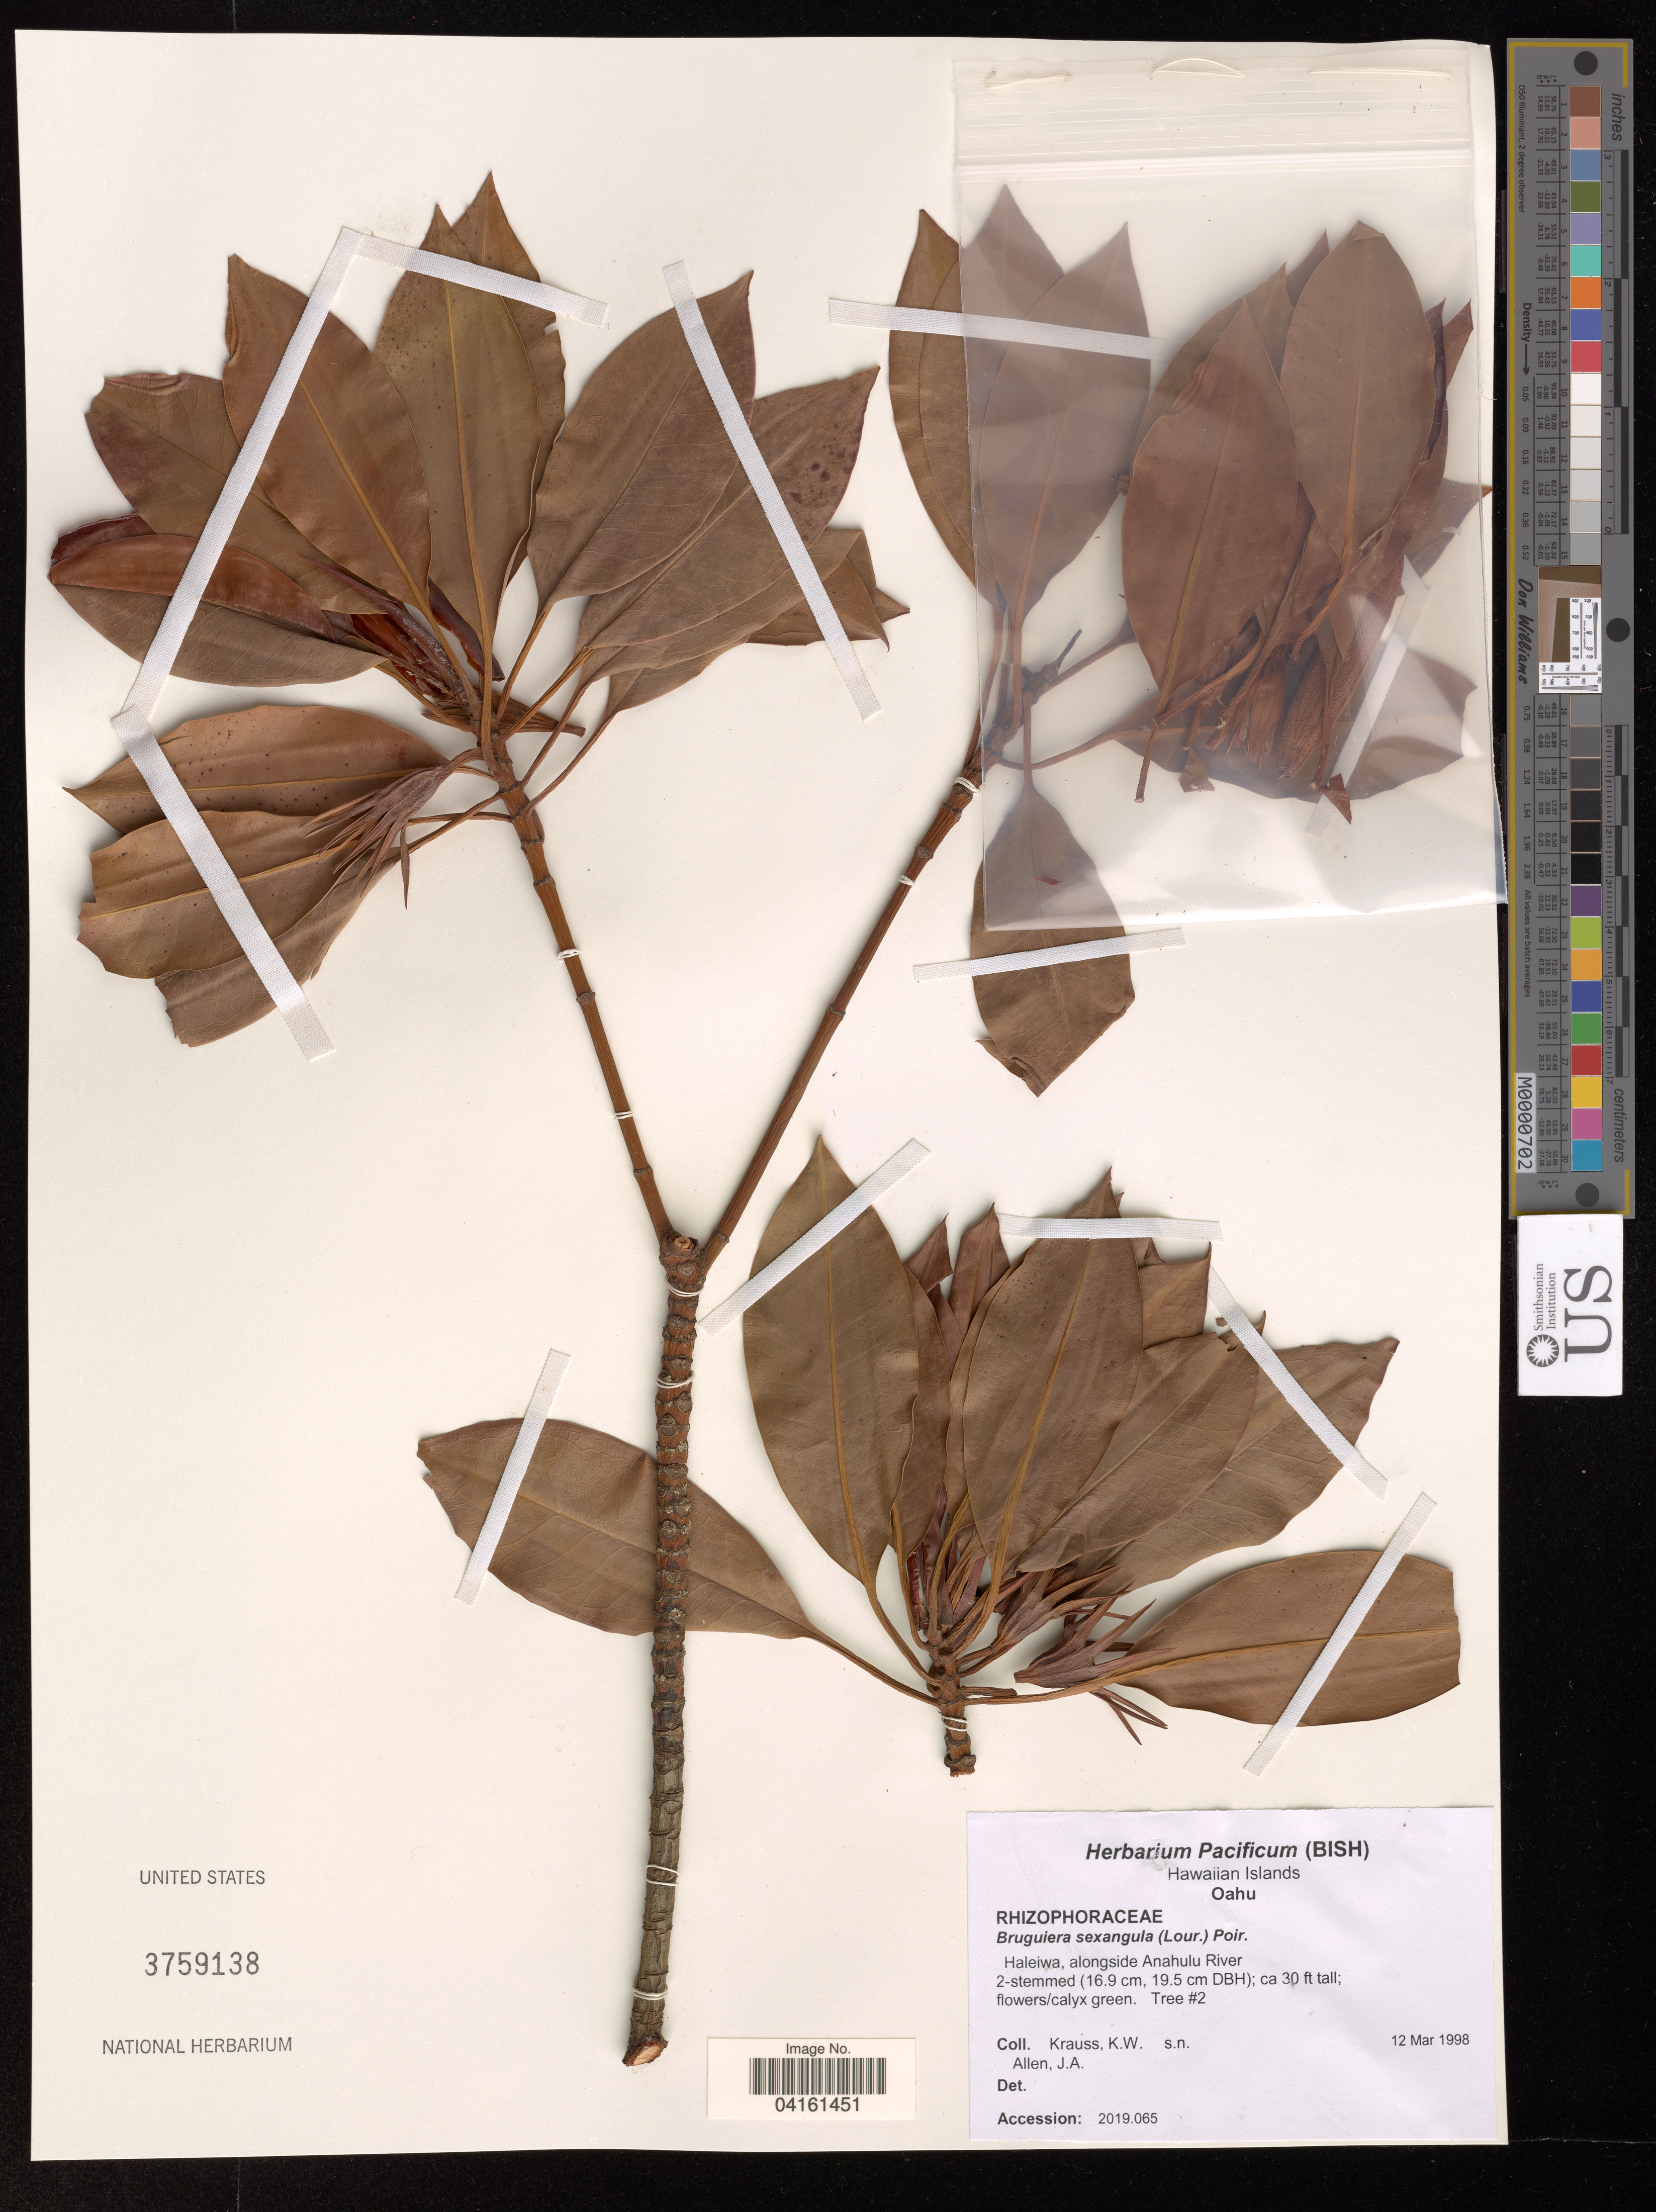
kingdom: Plantae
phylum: Tracheophyta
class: Magnoliopsida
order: Malpighiales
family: Rhizophoraceae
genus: Bruguiera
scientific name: Bruguiera sexangula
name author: (Lour.) Poir.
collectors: K. Krauss & J. A. Allen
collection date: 1998-03-12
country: United States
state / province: Hawaii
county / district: Honolulu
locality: Oahu? Haleiwa, alongside Anahulu River. Tree #2.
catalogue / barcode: US 3759138